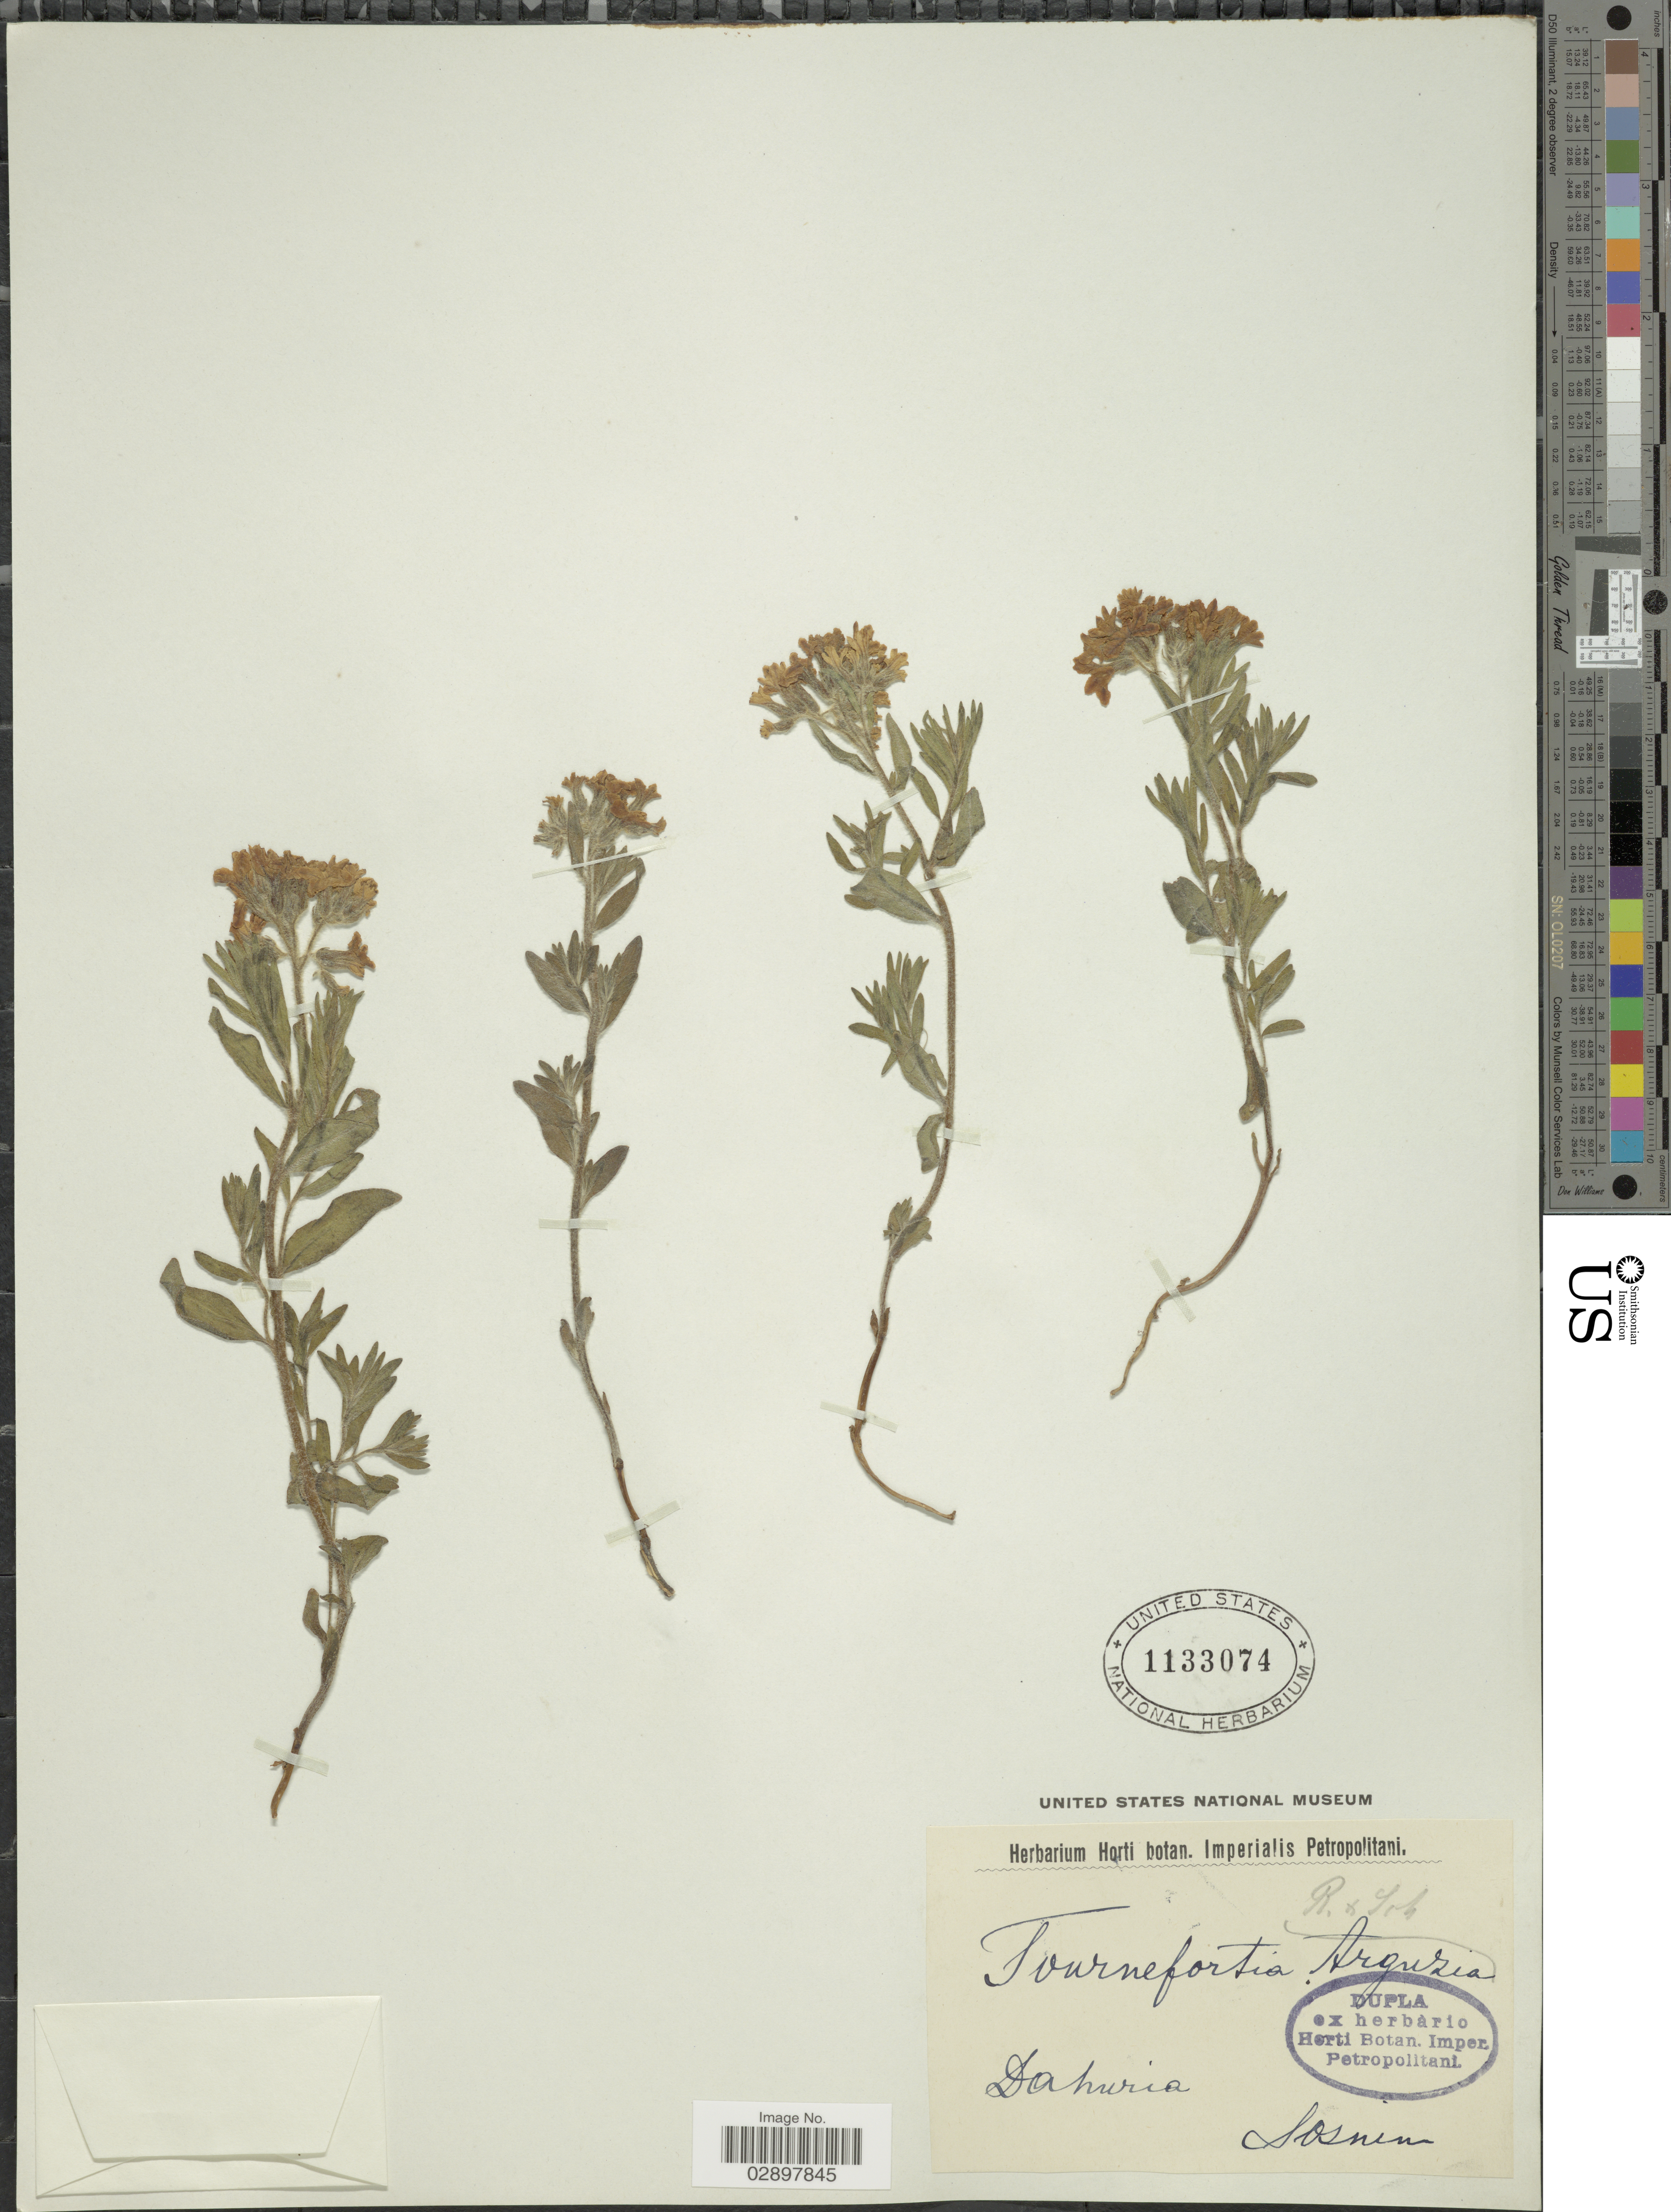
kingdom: Plantae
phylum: Tracheophyta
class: Magnoliopsida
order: Boraginales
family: Heliotropiaceae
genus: Tournefortia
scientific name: Tournefortia sibirica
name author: L.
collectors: Sosnin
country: Russian Federation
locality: Dahuria.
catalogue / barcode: US 1133074